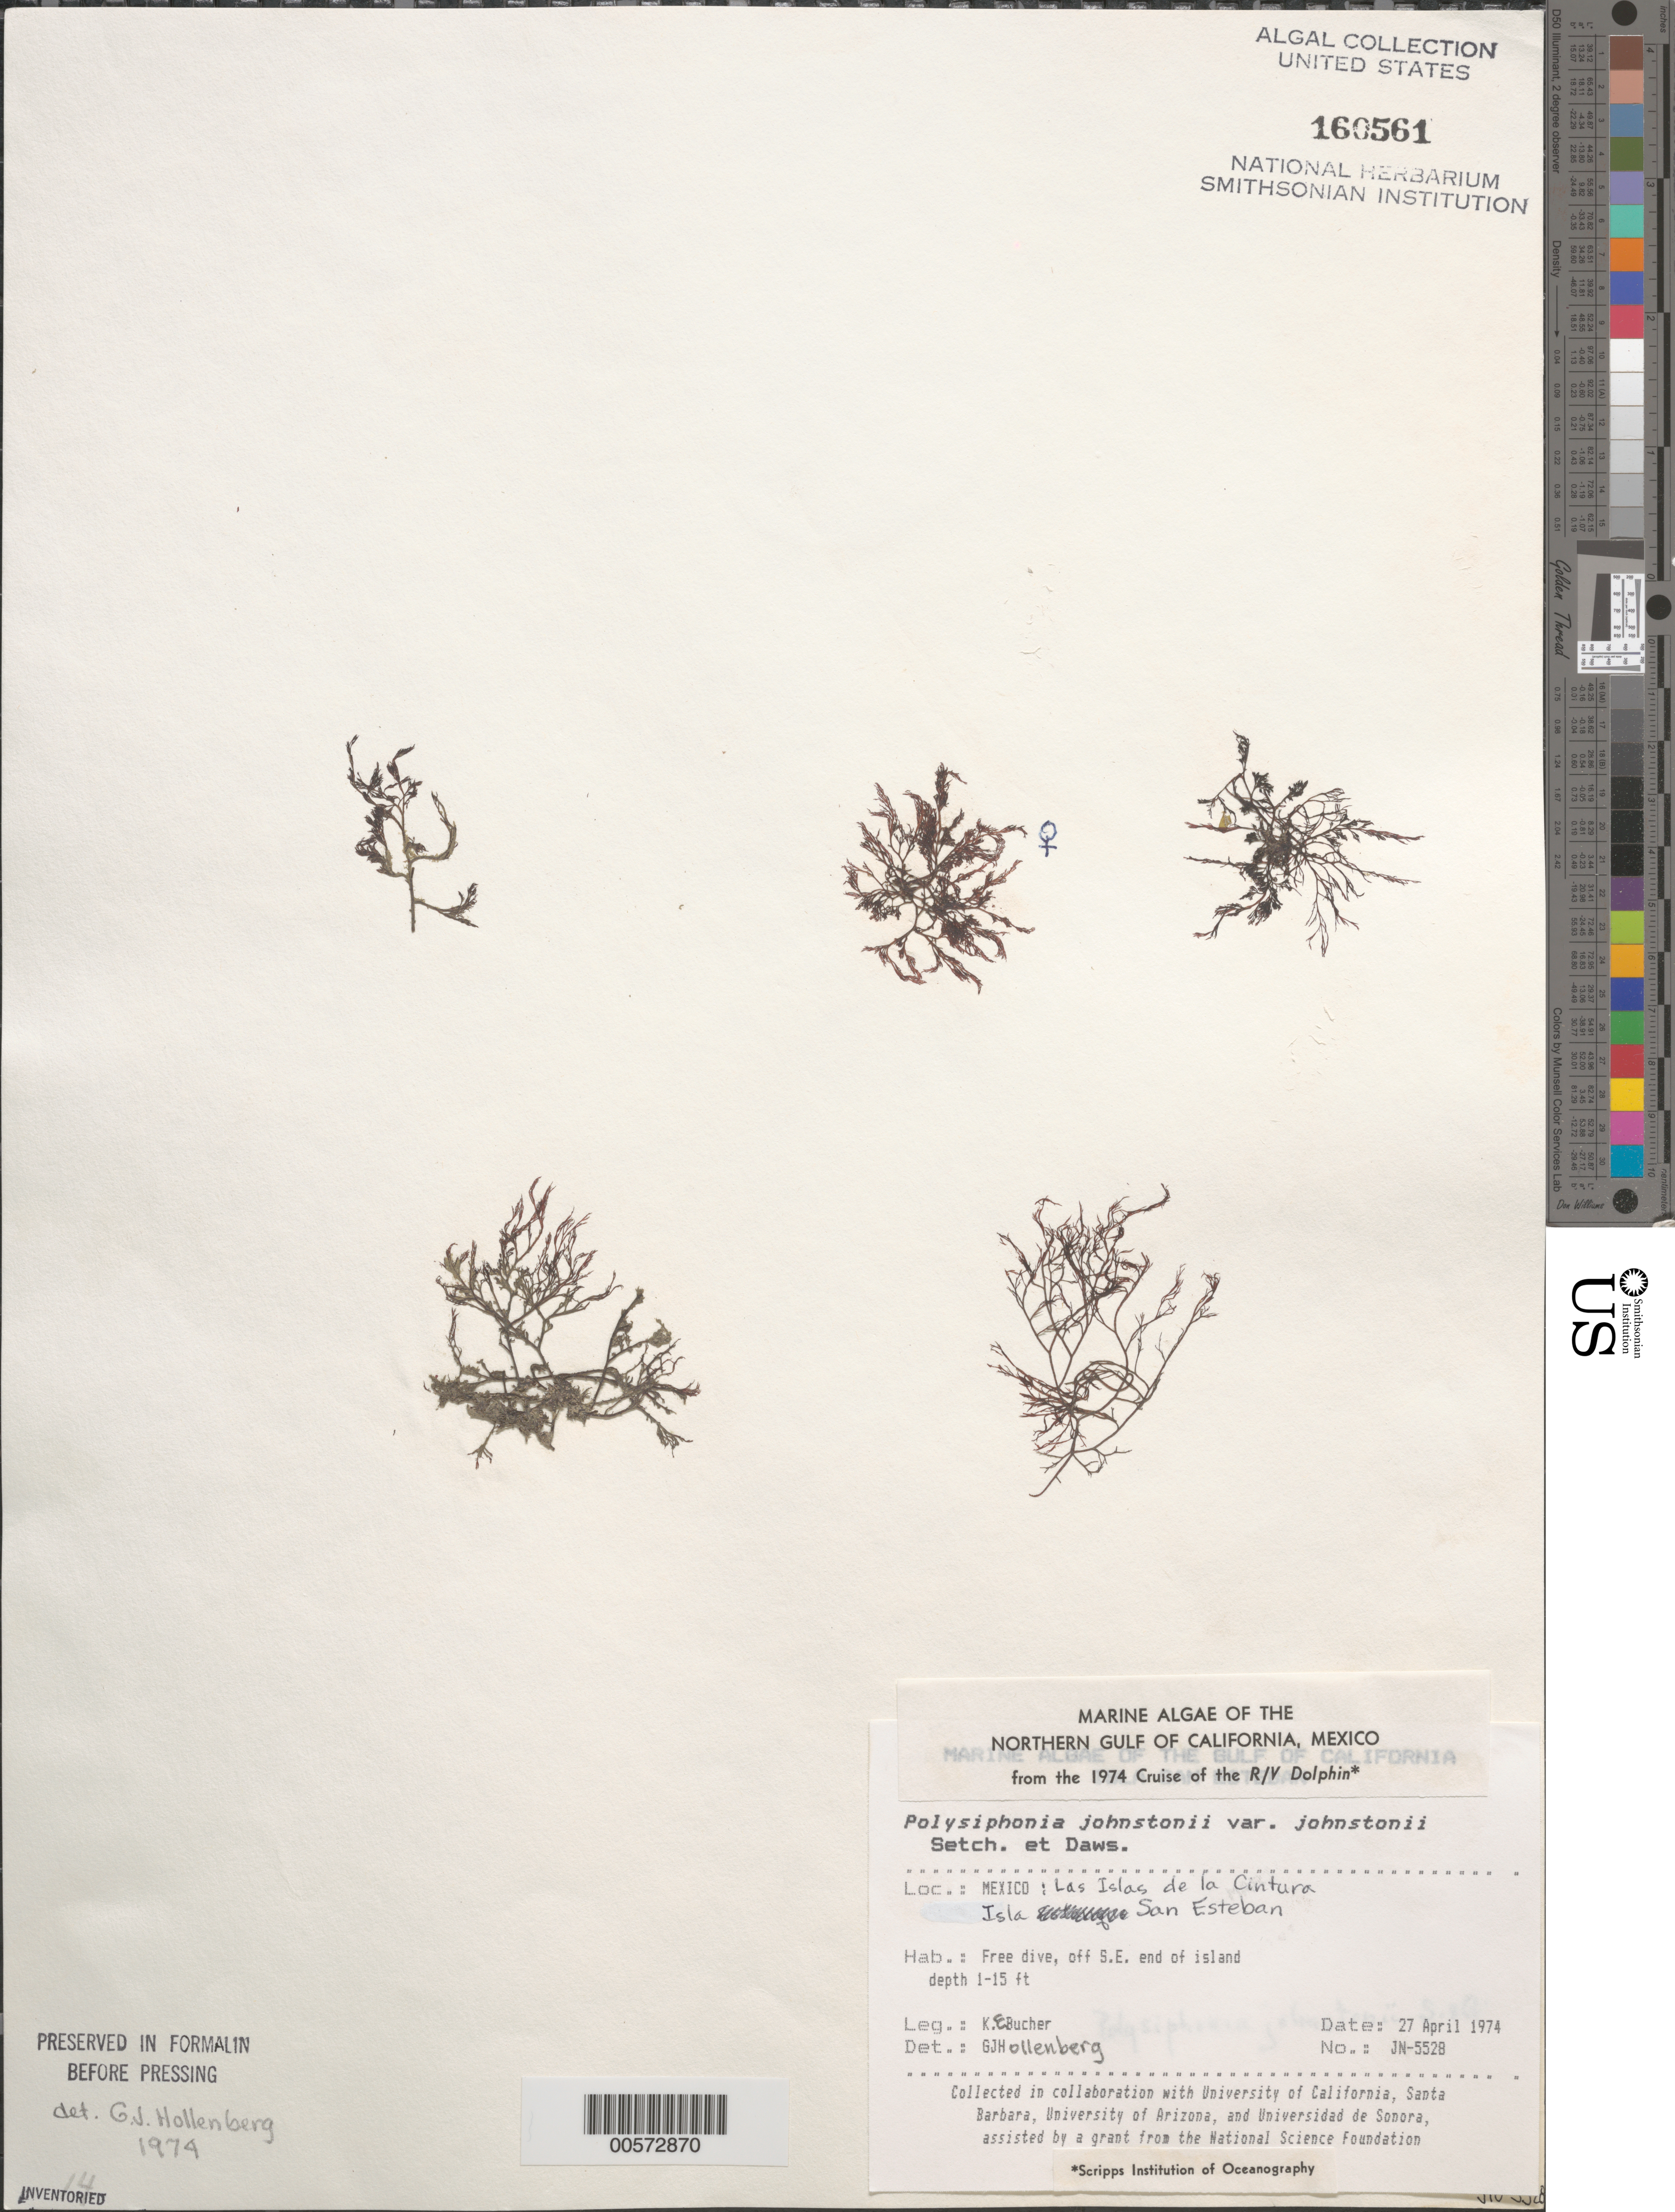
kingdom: Plantae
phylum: Rhodophyta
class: Florideophyceae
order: Ceramiales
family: Rhodomelaceae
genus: Melanothamnus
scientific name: Melanothamnus johnstonii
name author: (Setchell & N.L. Gardner) Diaz-Tapia & Maggs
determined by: Algae name updating Project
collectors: K. E. Bucher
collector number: Jn-5528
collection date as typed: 27 Apr 1974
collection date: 1974-04-27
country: Mexico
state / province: Baja California Norte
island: Isla San Esteban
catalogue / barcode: US 160561